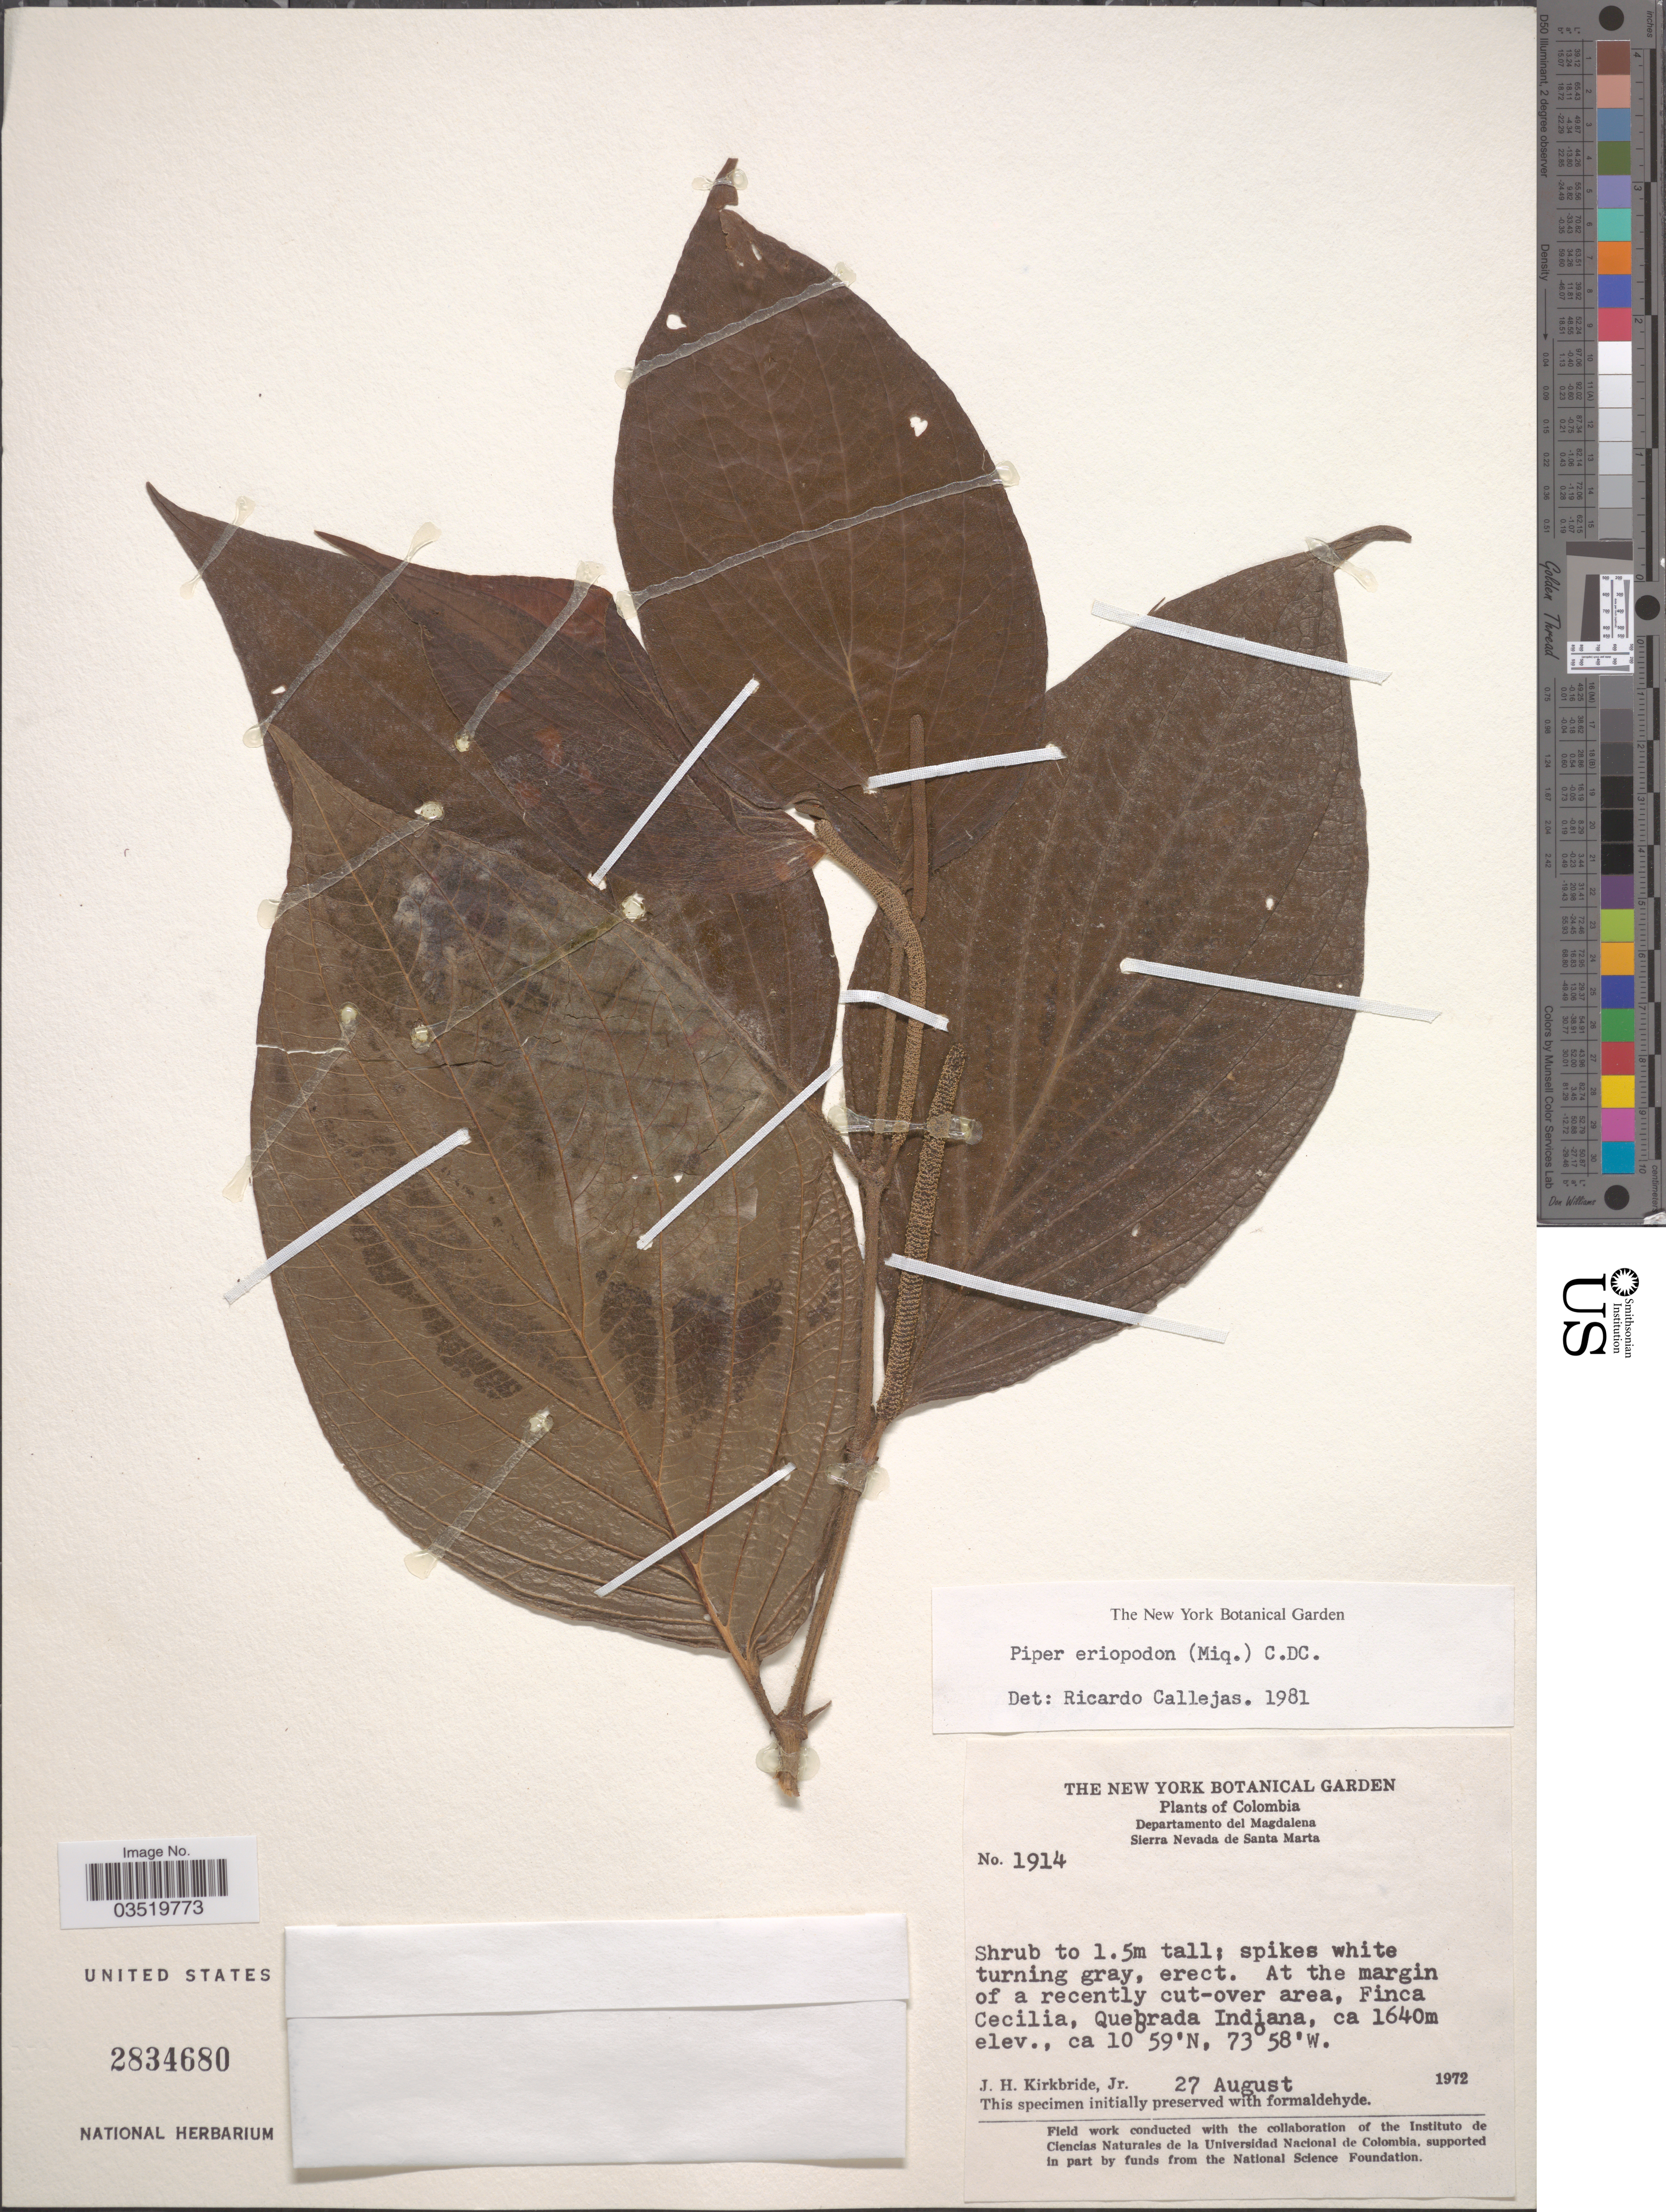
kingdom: Plantae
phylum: Tracheophyta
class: Magnoliopsida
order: Piperales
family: Piperaceae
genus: Piper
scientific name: Piper eriopodon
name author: C. DC.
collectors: J. H. Kirkbride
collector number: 1914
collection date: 1972-08-27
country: Colombia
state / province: Magdalena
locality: Departamento del Magdalena. Sierra Nevada de Santa Marta. Finca Cecilia, Quebrada Indiana.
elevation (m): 1640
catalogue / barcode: US 2834680